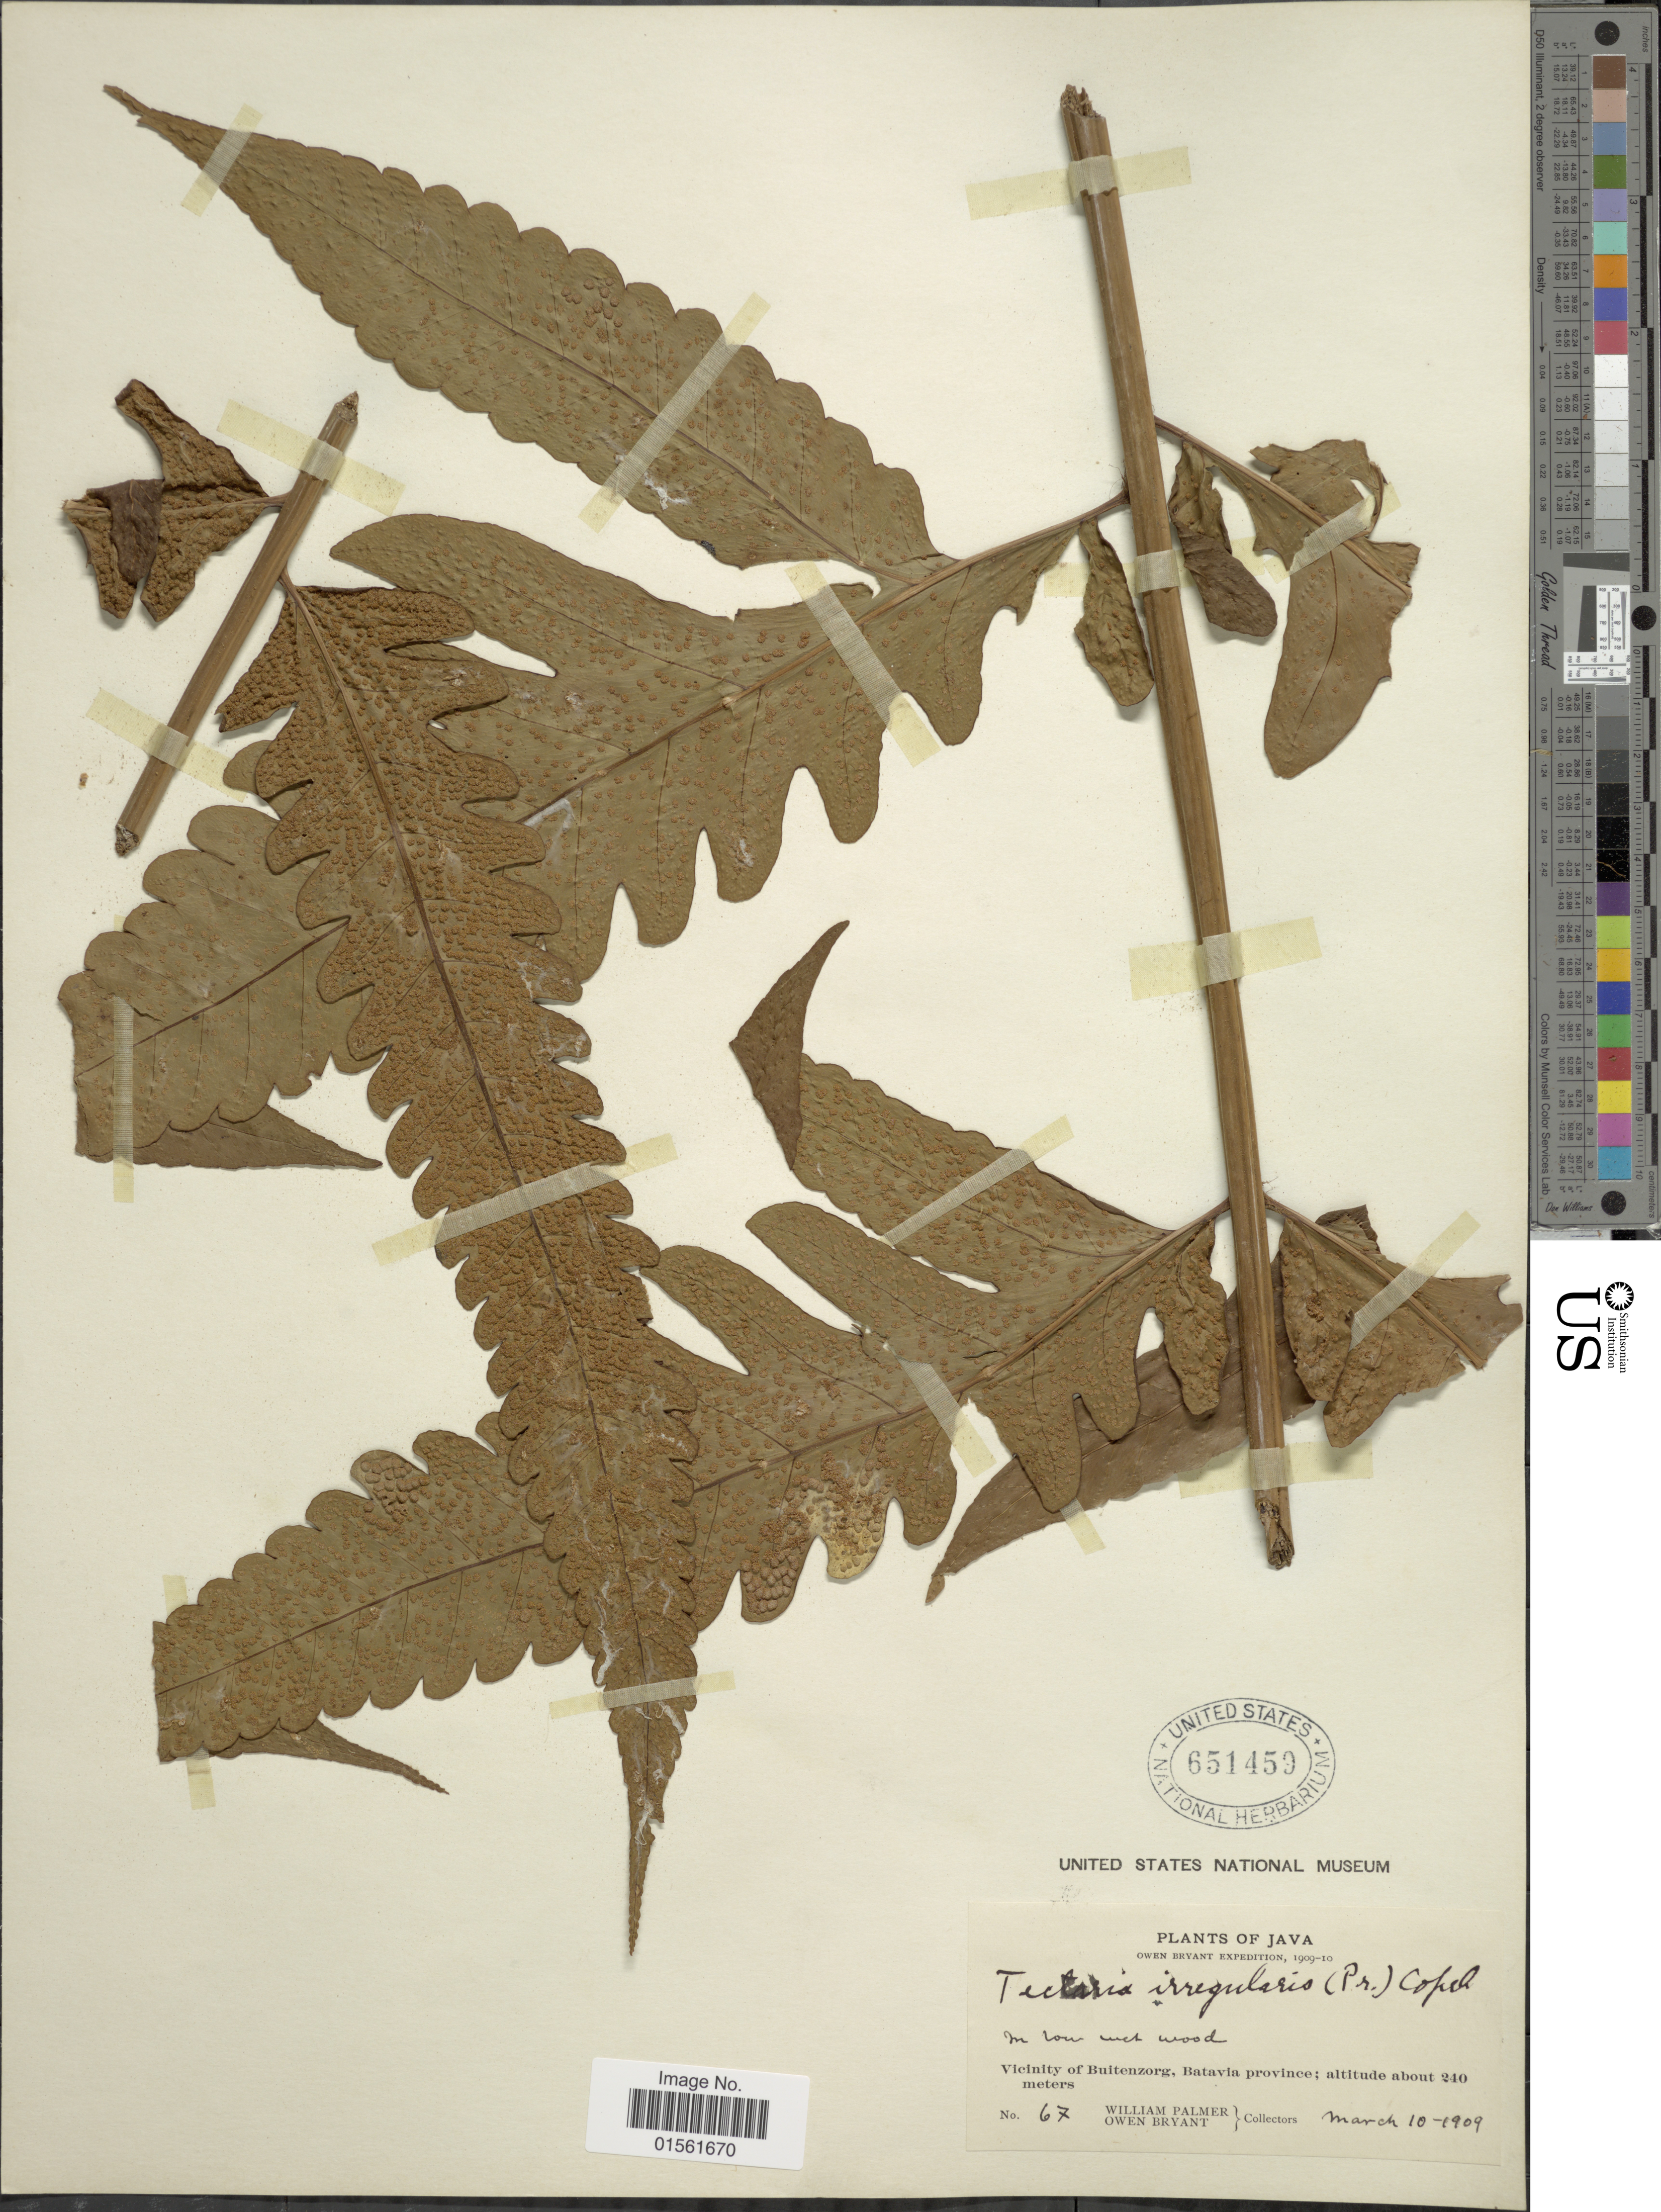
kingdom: Plantae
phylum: Tracheophyta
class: Polypodiopsida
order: Polypodiales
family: Dryopteridaceae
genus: Pleocnemia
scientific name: Pleocnemia irregularis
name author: (C. Presl) Holttum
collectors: W. Palmer & O. Bryant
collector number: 67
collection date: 1909-03-10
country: Indonesia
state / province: Java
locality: Java, Vicinity of Buitenzorg, Batavia Province.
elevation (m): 240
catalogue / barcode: US 651450